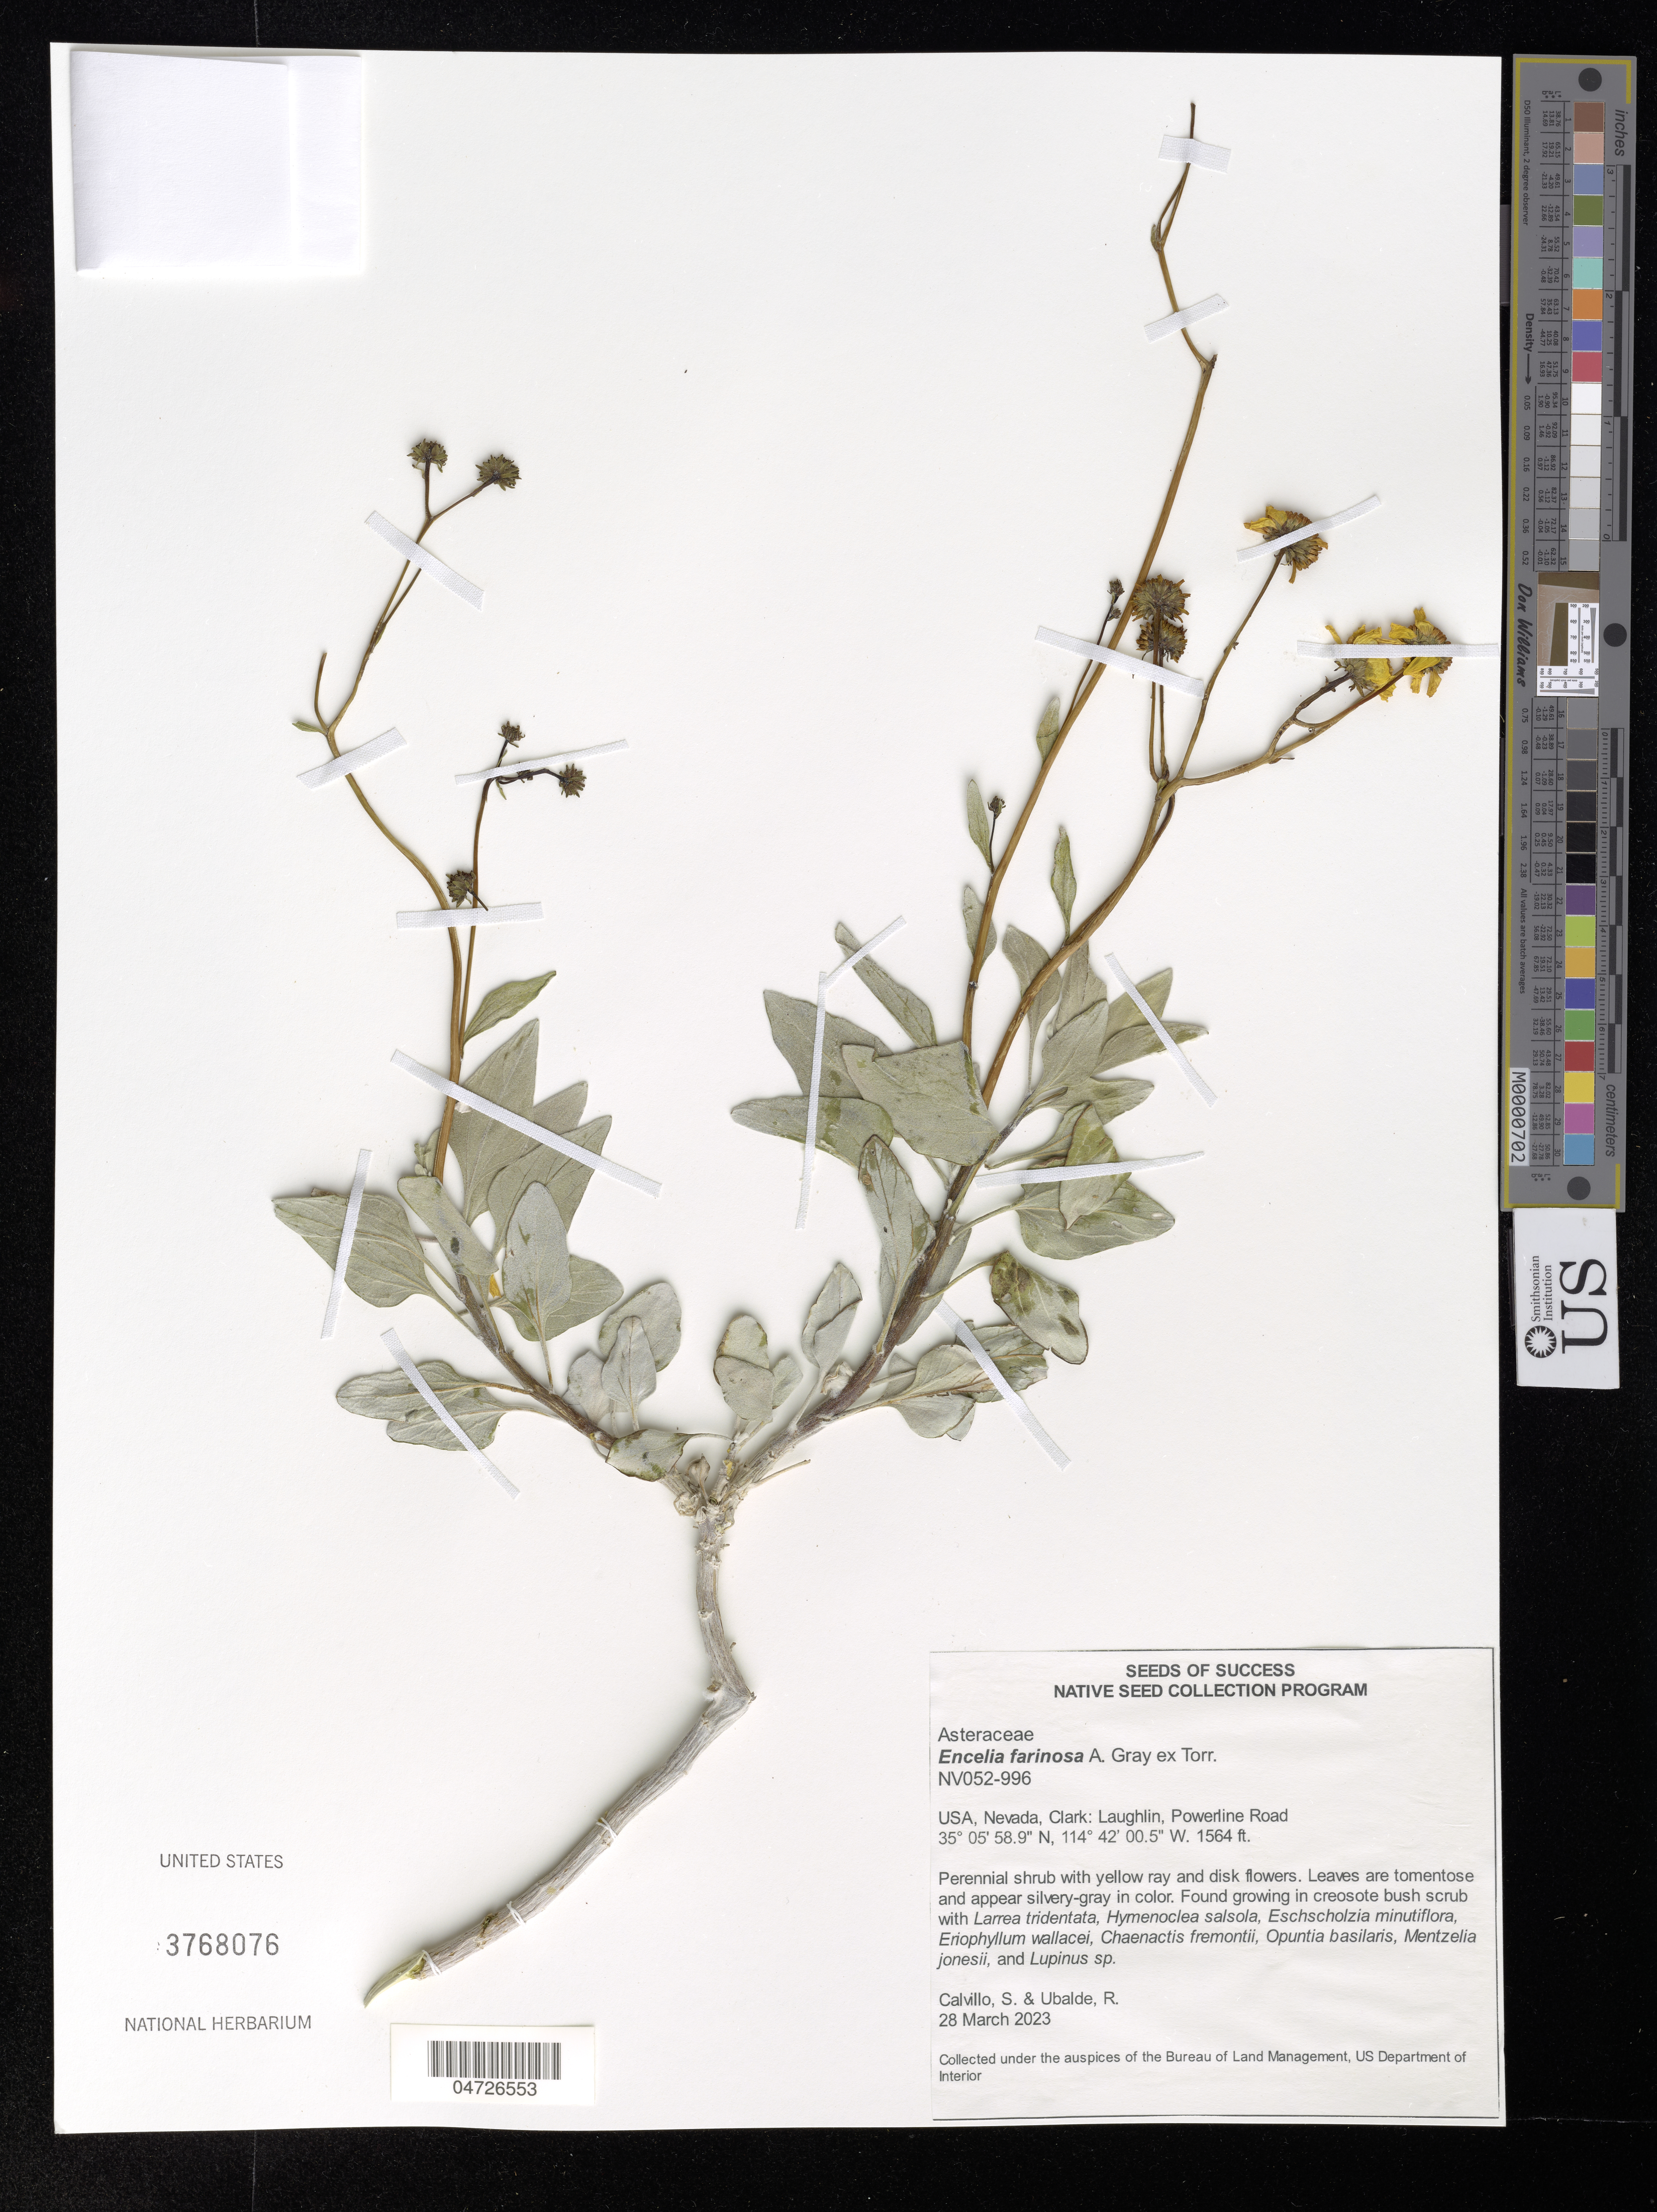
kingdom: Plantae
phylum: Tracheophyta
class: Magnoliopsida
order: Asterales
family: Asteraceae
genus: Encelia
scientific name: Encelia farinosa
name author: A. Gray ex Torr. in Emory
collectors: S. Calvillo & R. Ubalde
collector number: NV052-996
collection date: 2023-03-28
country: United States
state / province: Nevada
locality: Clark: Laughlin, Powerline Road.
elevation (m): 477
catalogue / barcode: US 3768076